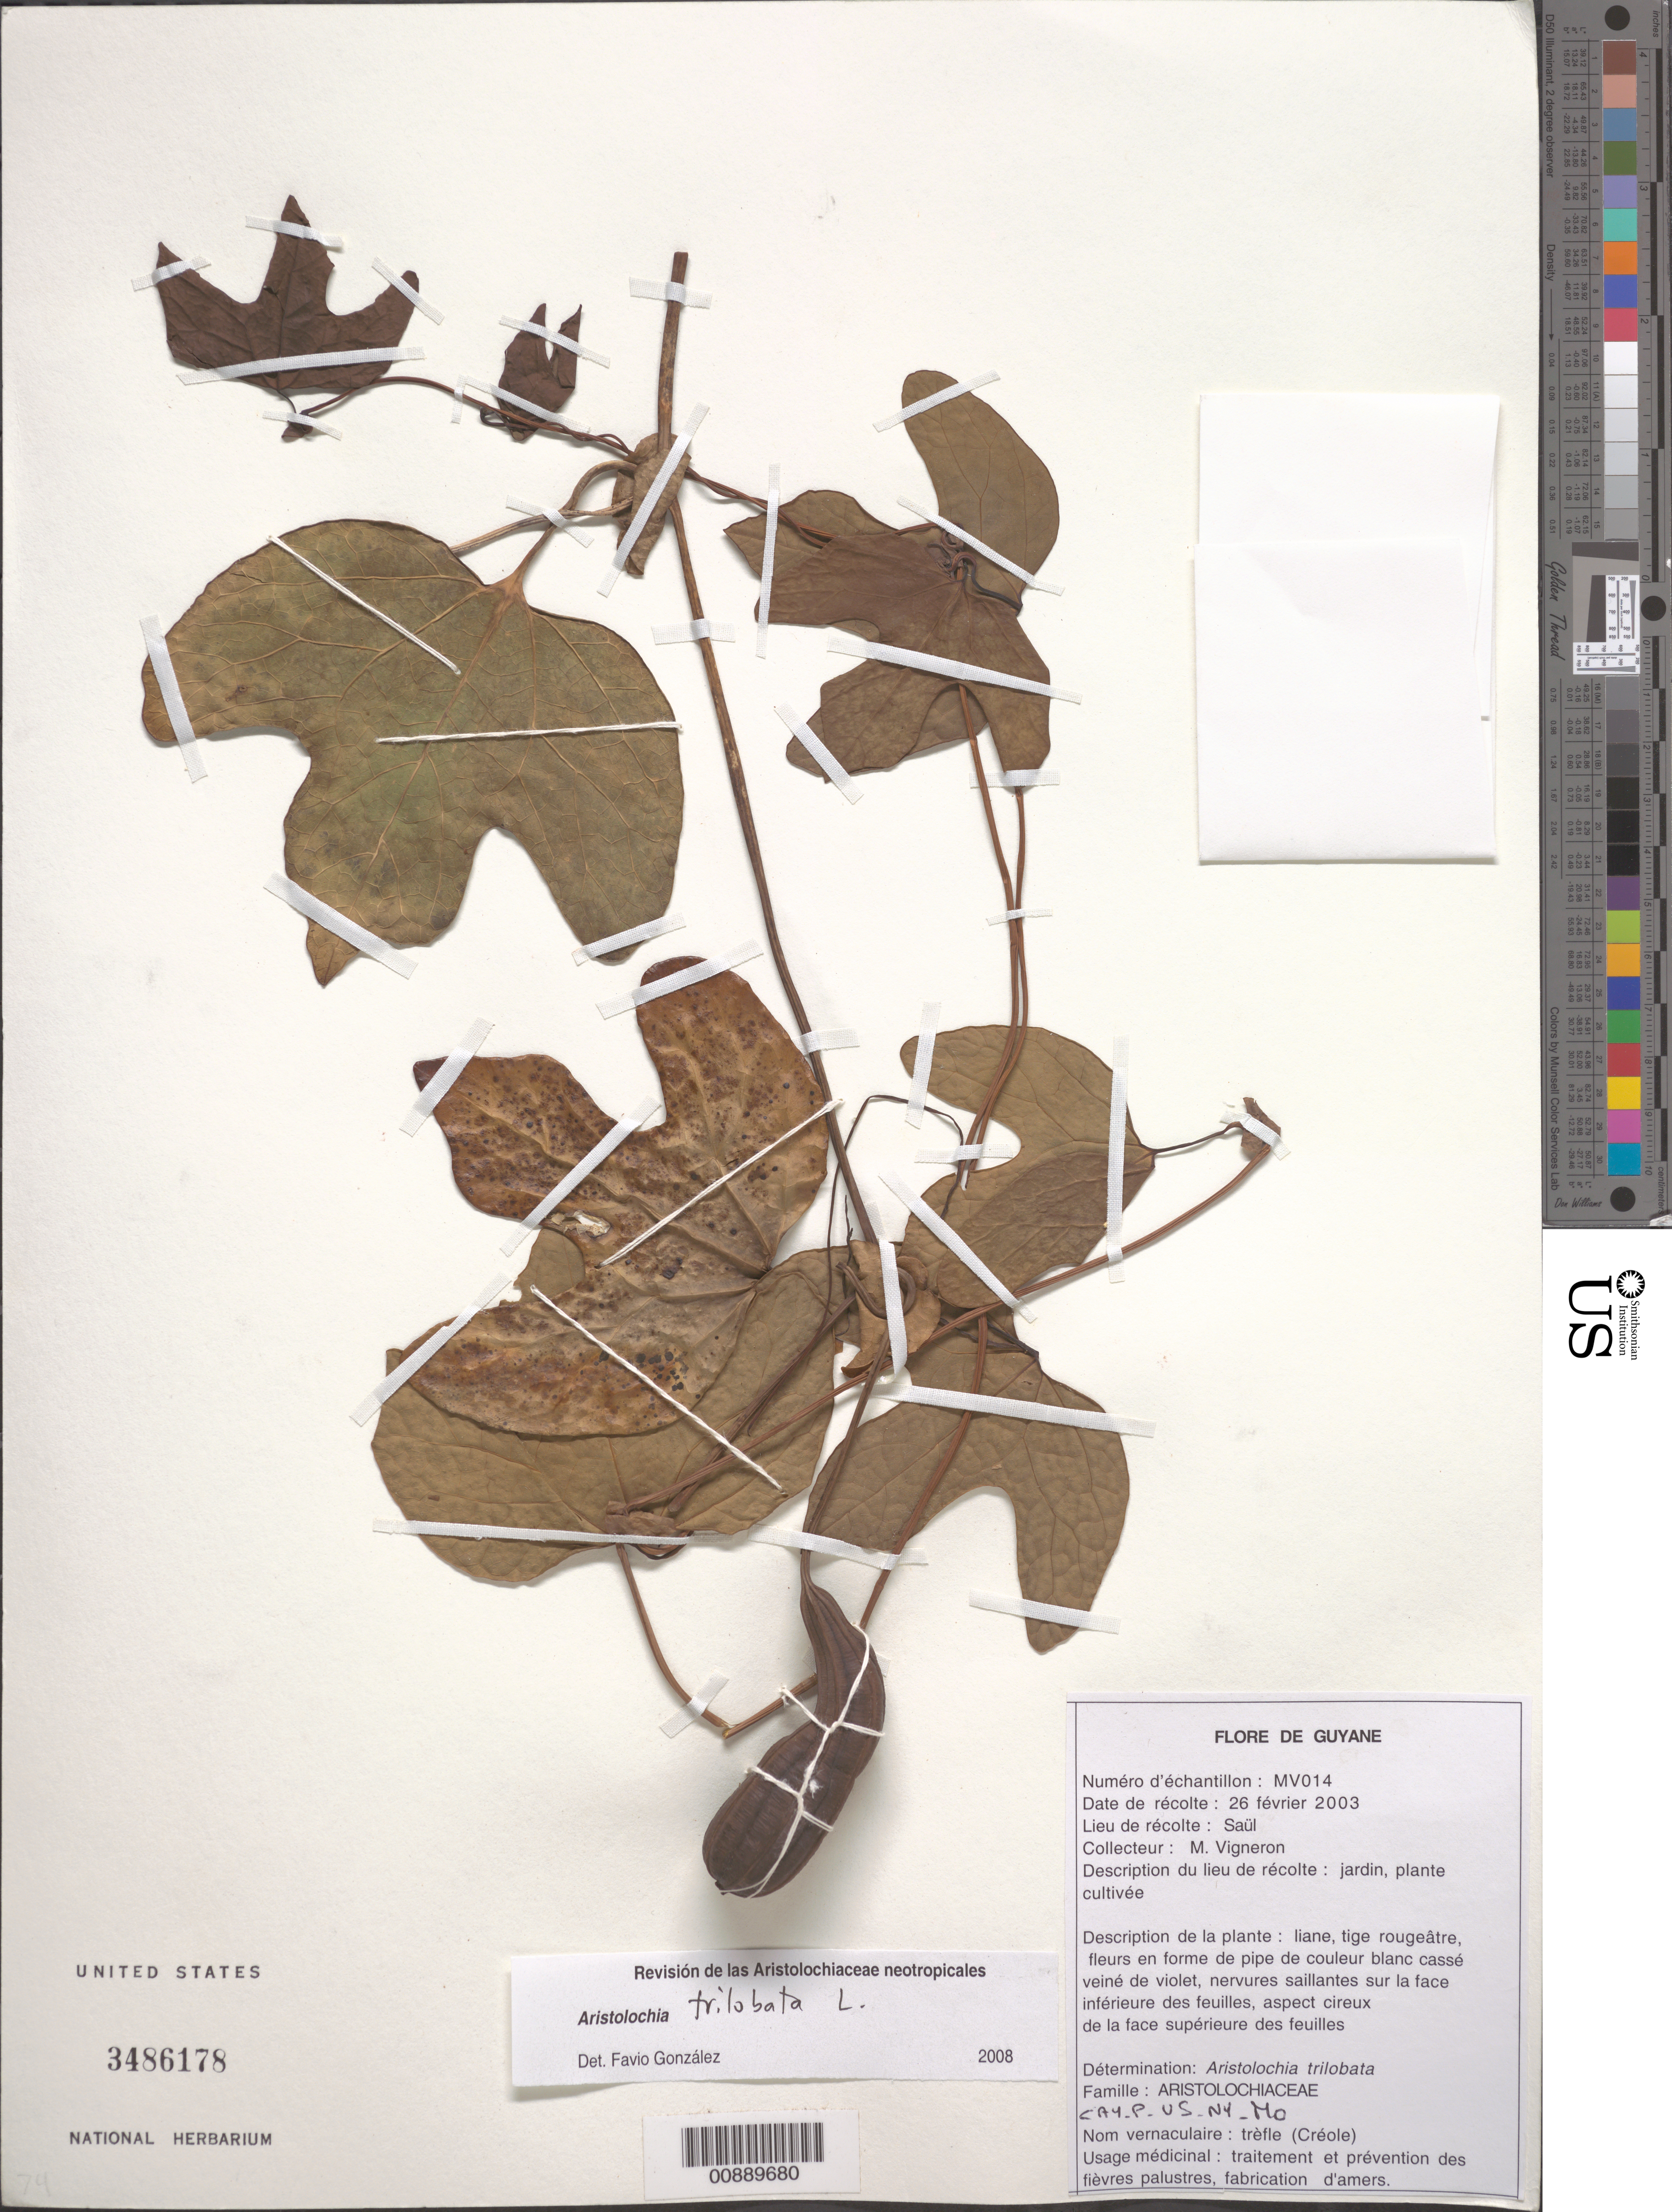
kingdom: Plantae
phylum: Tracheophyta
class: Magnoliopsida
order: Piperales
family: Aristolochiaceae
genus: Aristolochia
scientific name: Aristolochia trilobata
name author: L.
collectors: M. Vigneron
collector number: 14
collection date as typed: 26-Feb-03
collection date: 2003-02-26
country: French Guiana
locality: Saül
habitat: Jardin, plante cultivée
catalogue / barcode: US 3486178